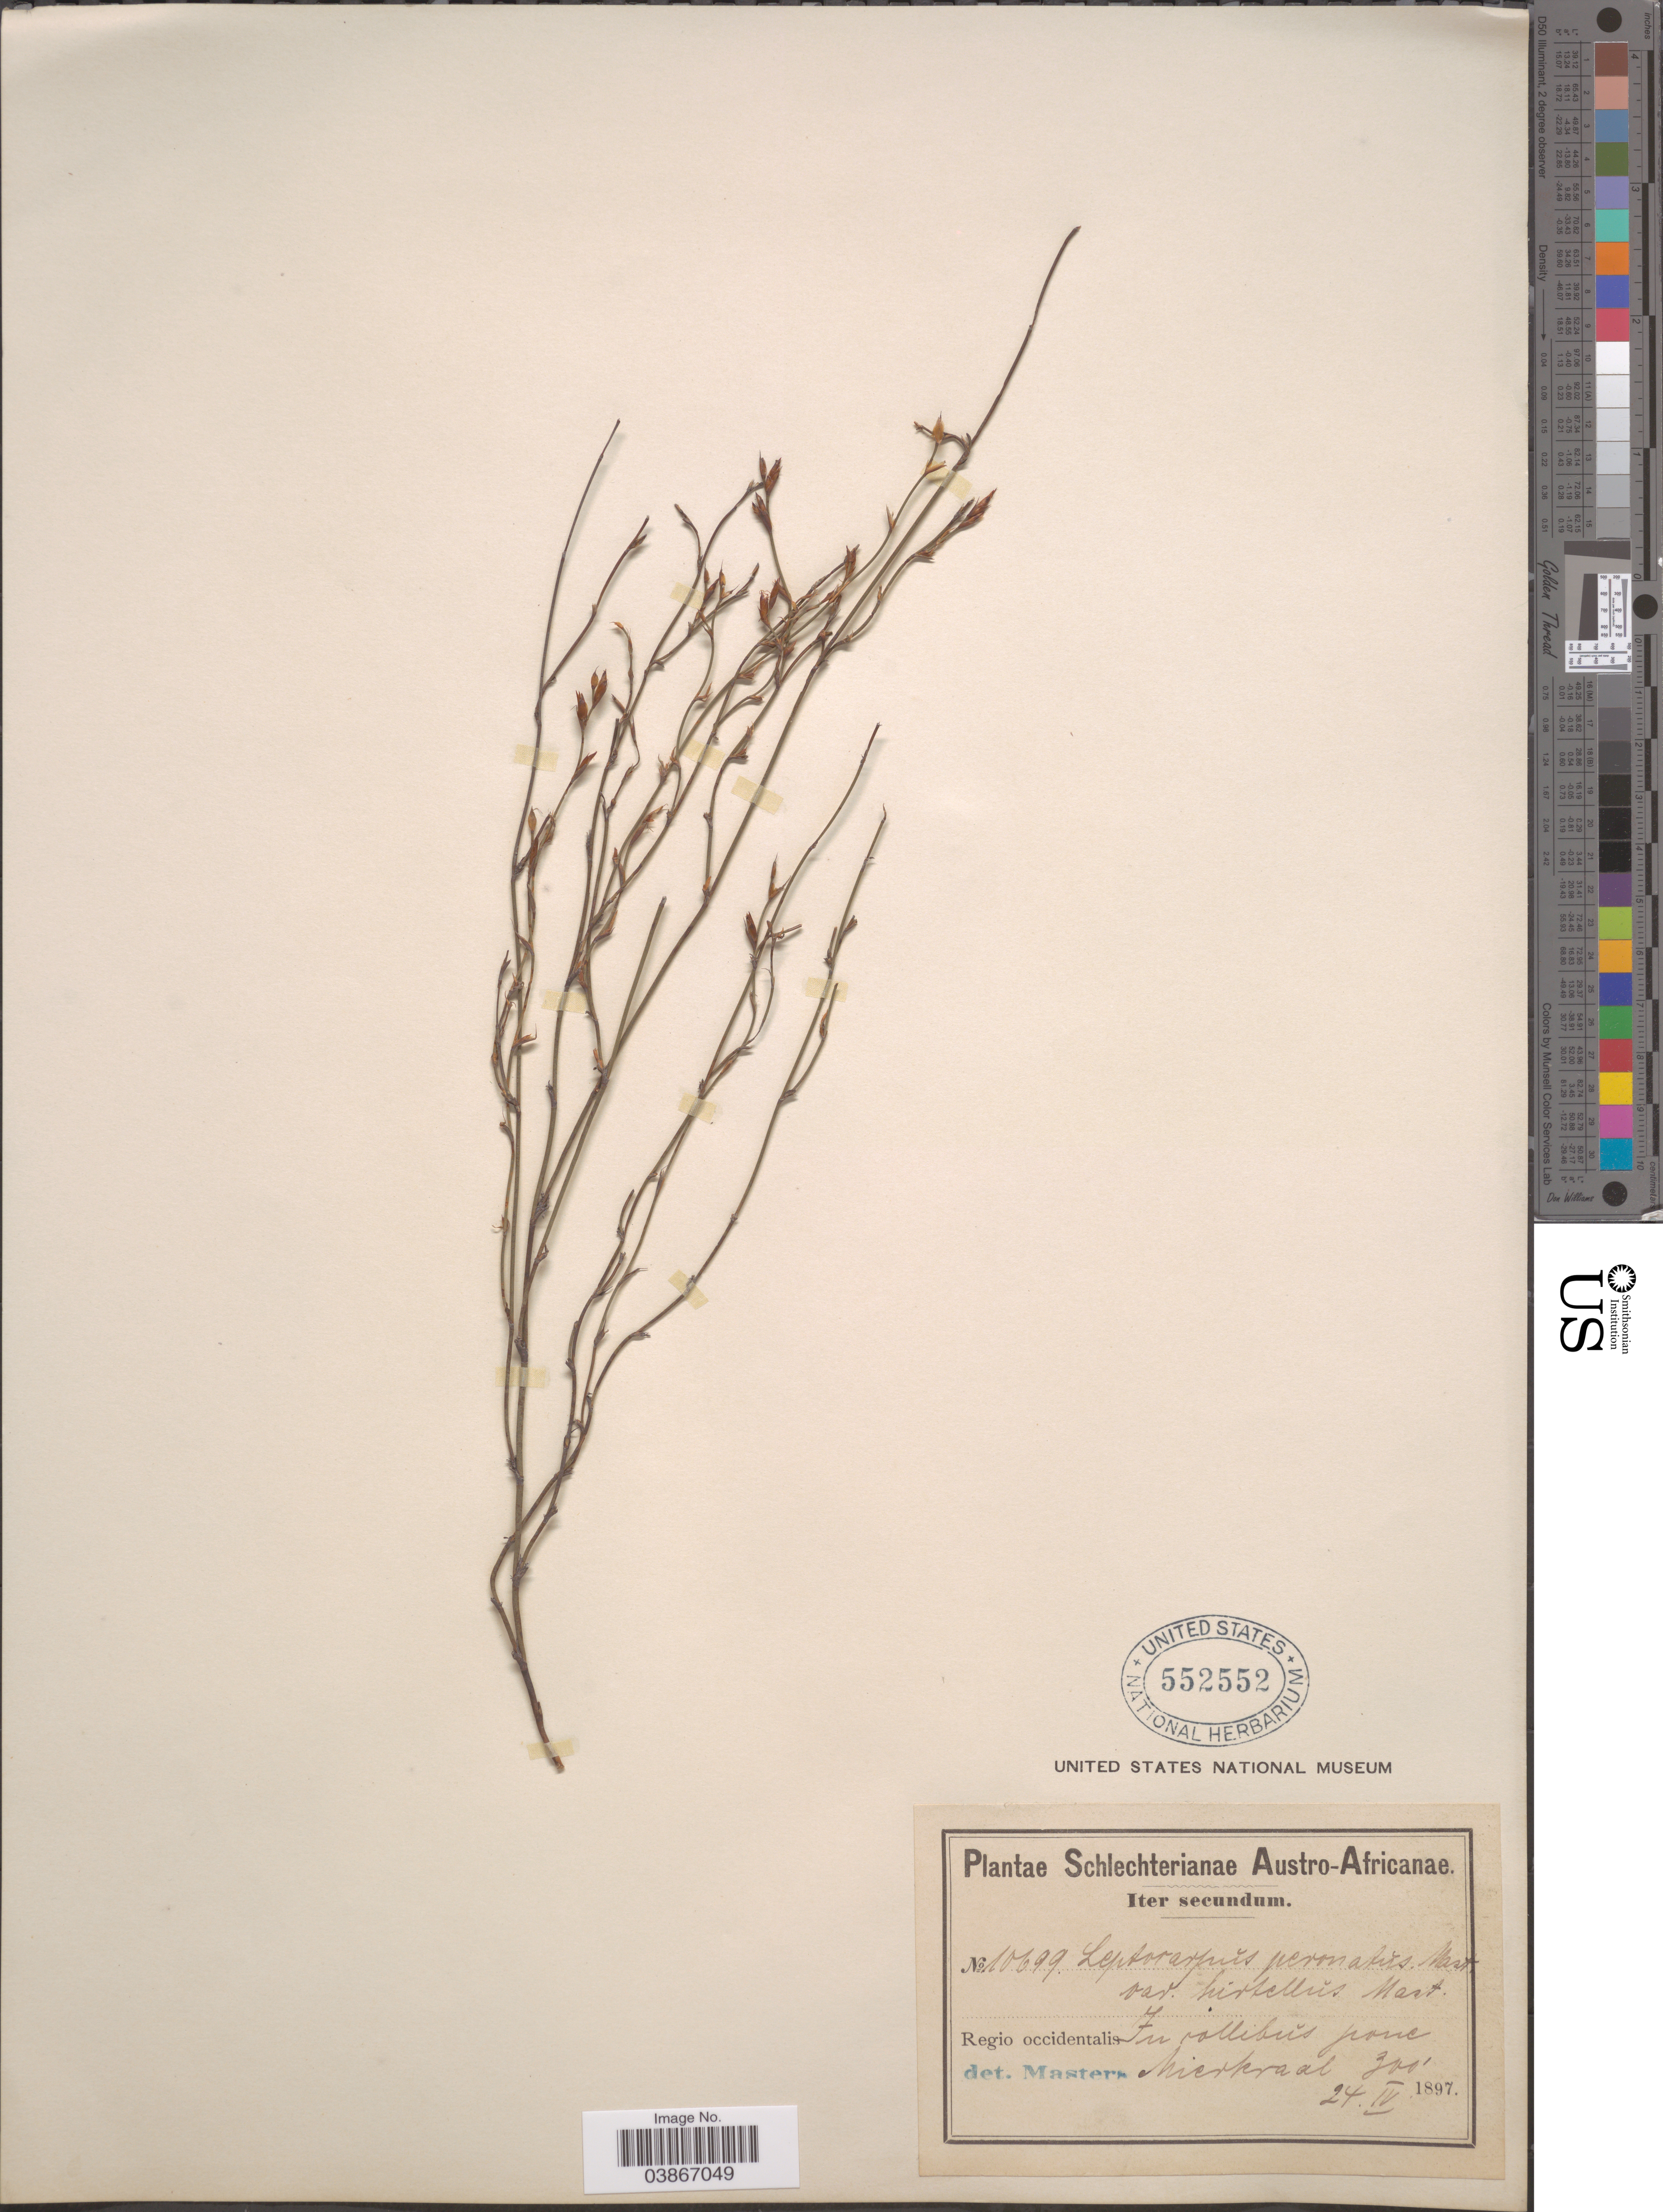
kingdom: Plantae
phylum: Tracheophyta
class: Liliopsida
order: Poales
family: Restionaceae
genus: Leptocarpus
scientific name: Leptocarpus peronatus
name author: (Kunth) Mast.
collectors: Schlechter, --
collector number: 10699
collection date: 1897-04-24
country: South Africa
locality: Austro-Africanae. Regio occidentalis. In collibuis pone Mierkraal.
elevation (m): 91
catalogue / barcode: US 552552